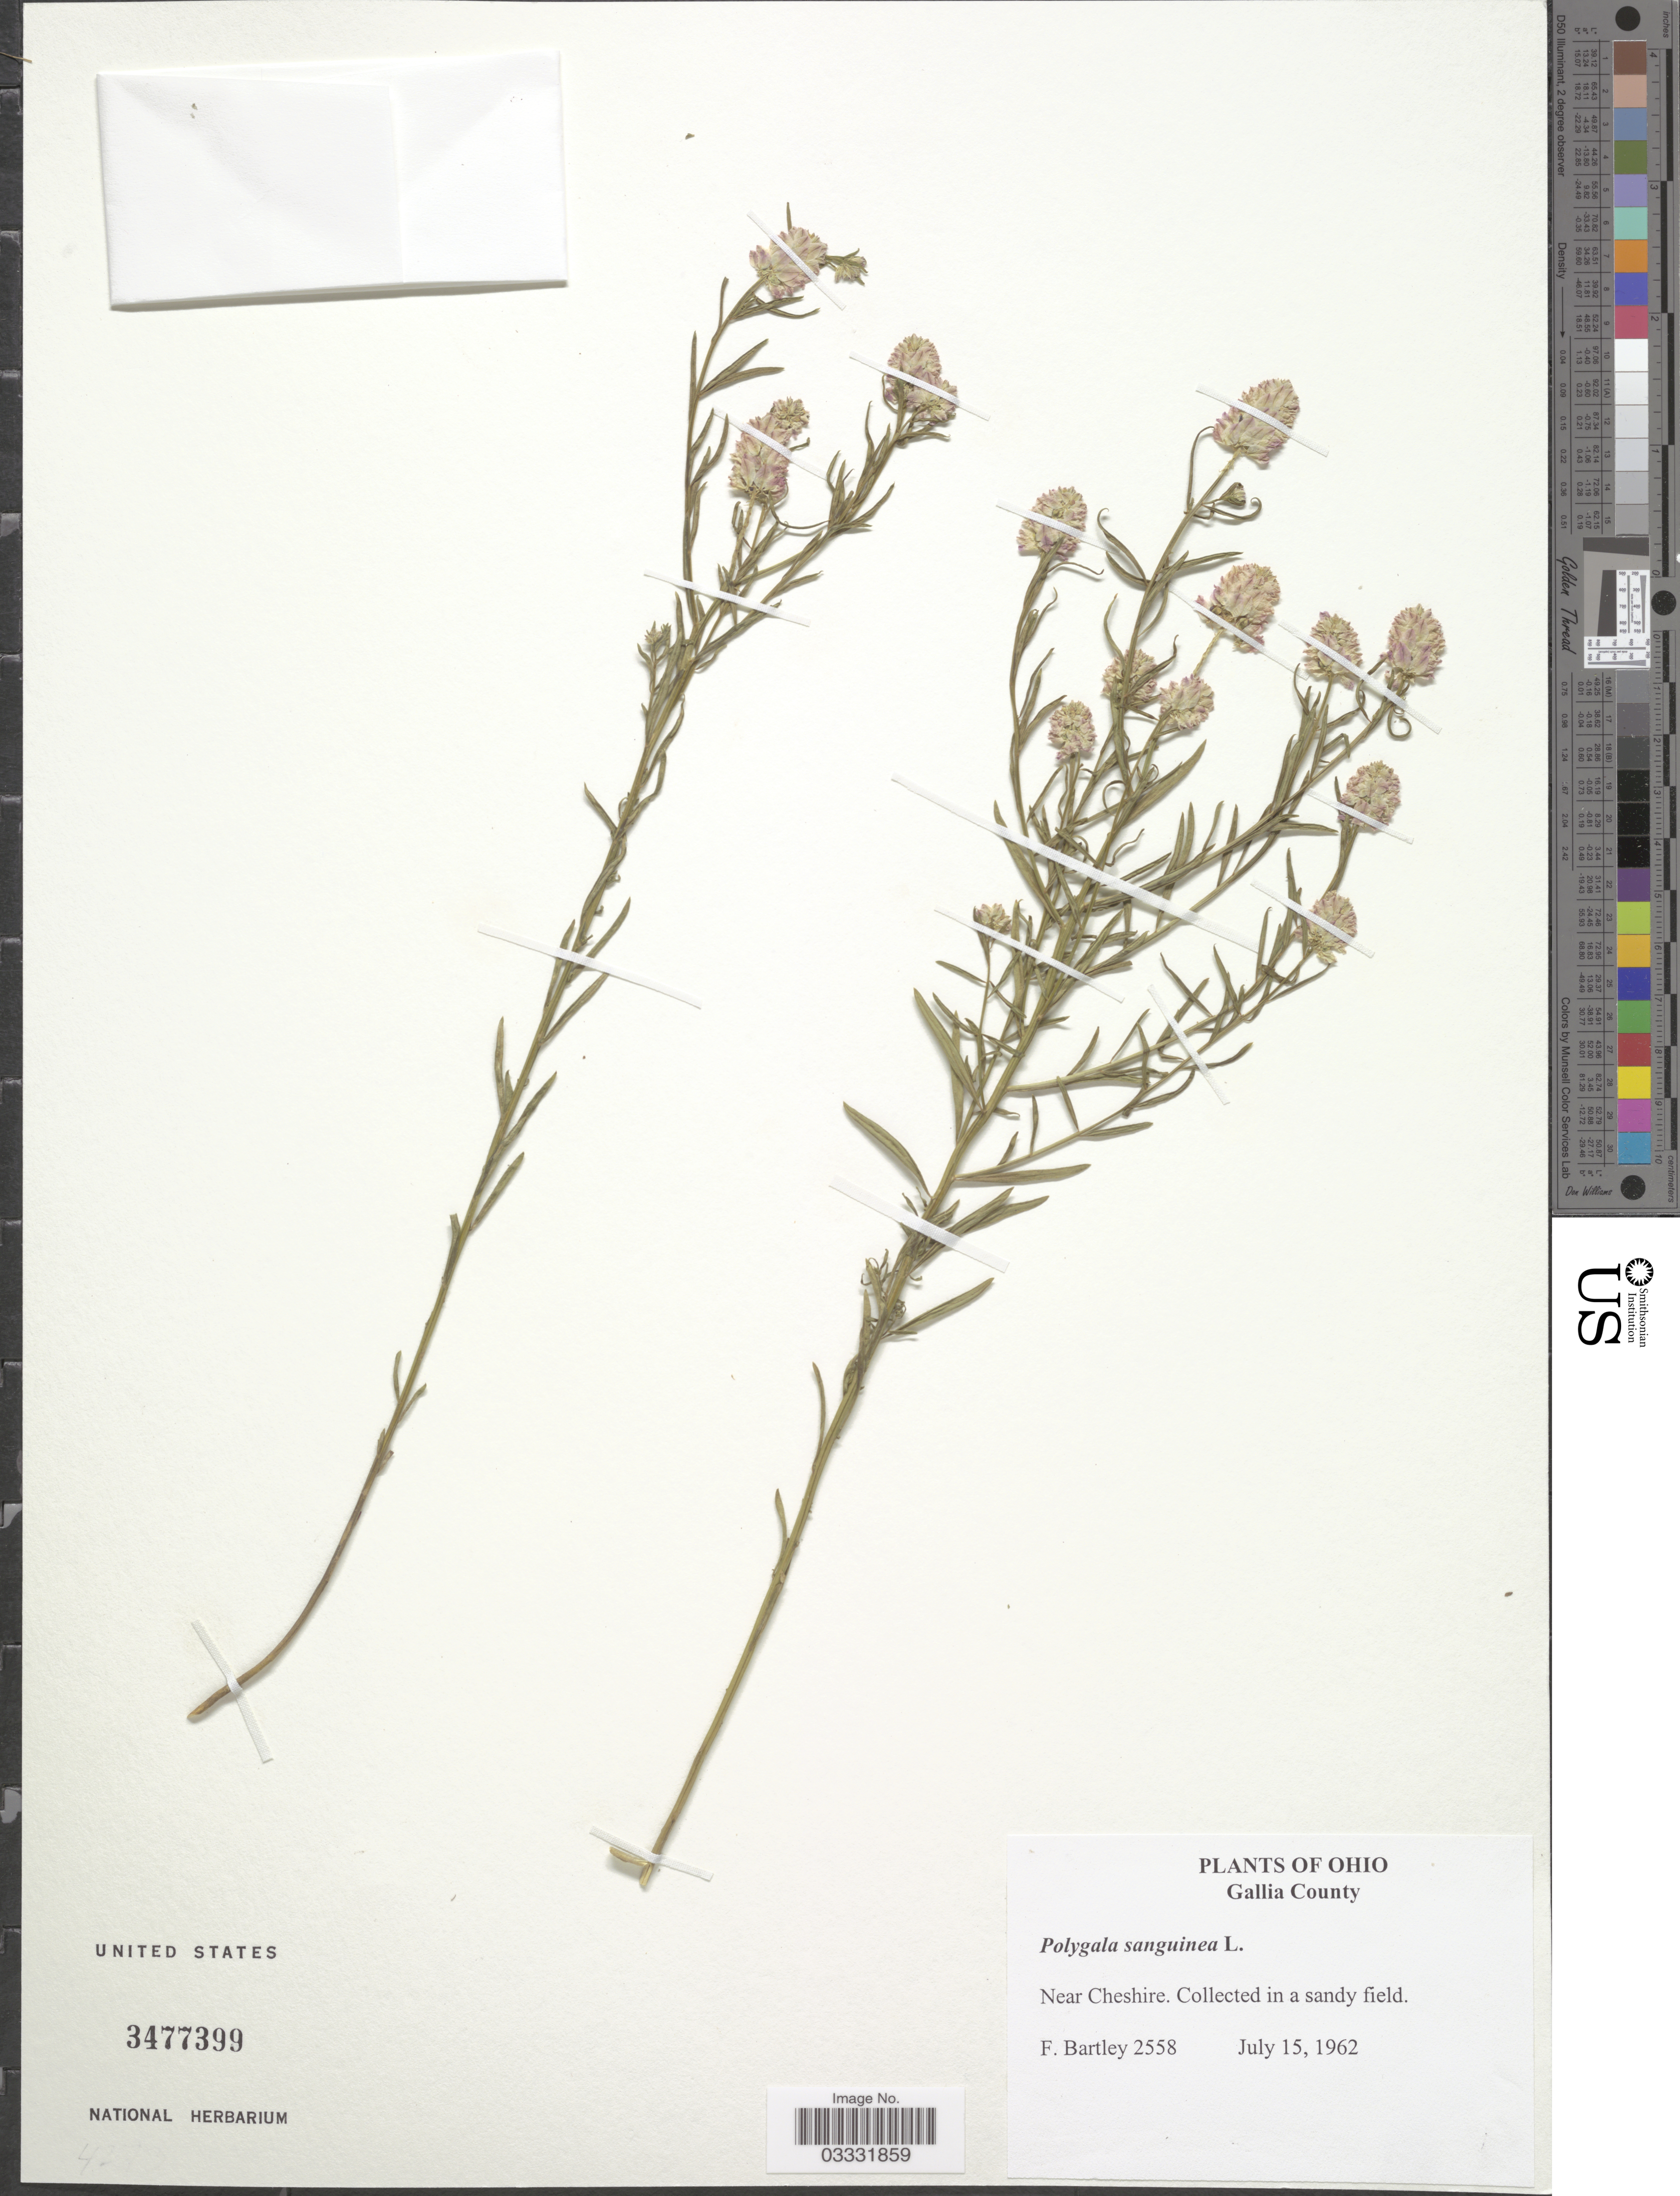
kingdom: Plantae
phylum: Tracheophyta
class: Magnoliopsida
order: Fabales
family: Polygalaceae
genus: Polygala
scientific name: Polygala sanguinea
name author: L.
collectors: F. Bartley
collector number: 2558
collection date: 1962-07-15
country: United States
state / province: Ohio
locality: Gallia County. Near Cheshire.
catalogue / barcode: US 3477399